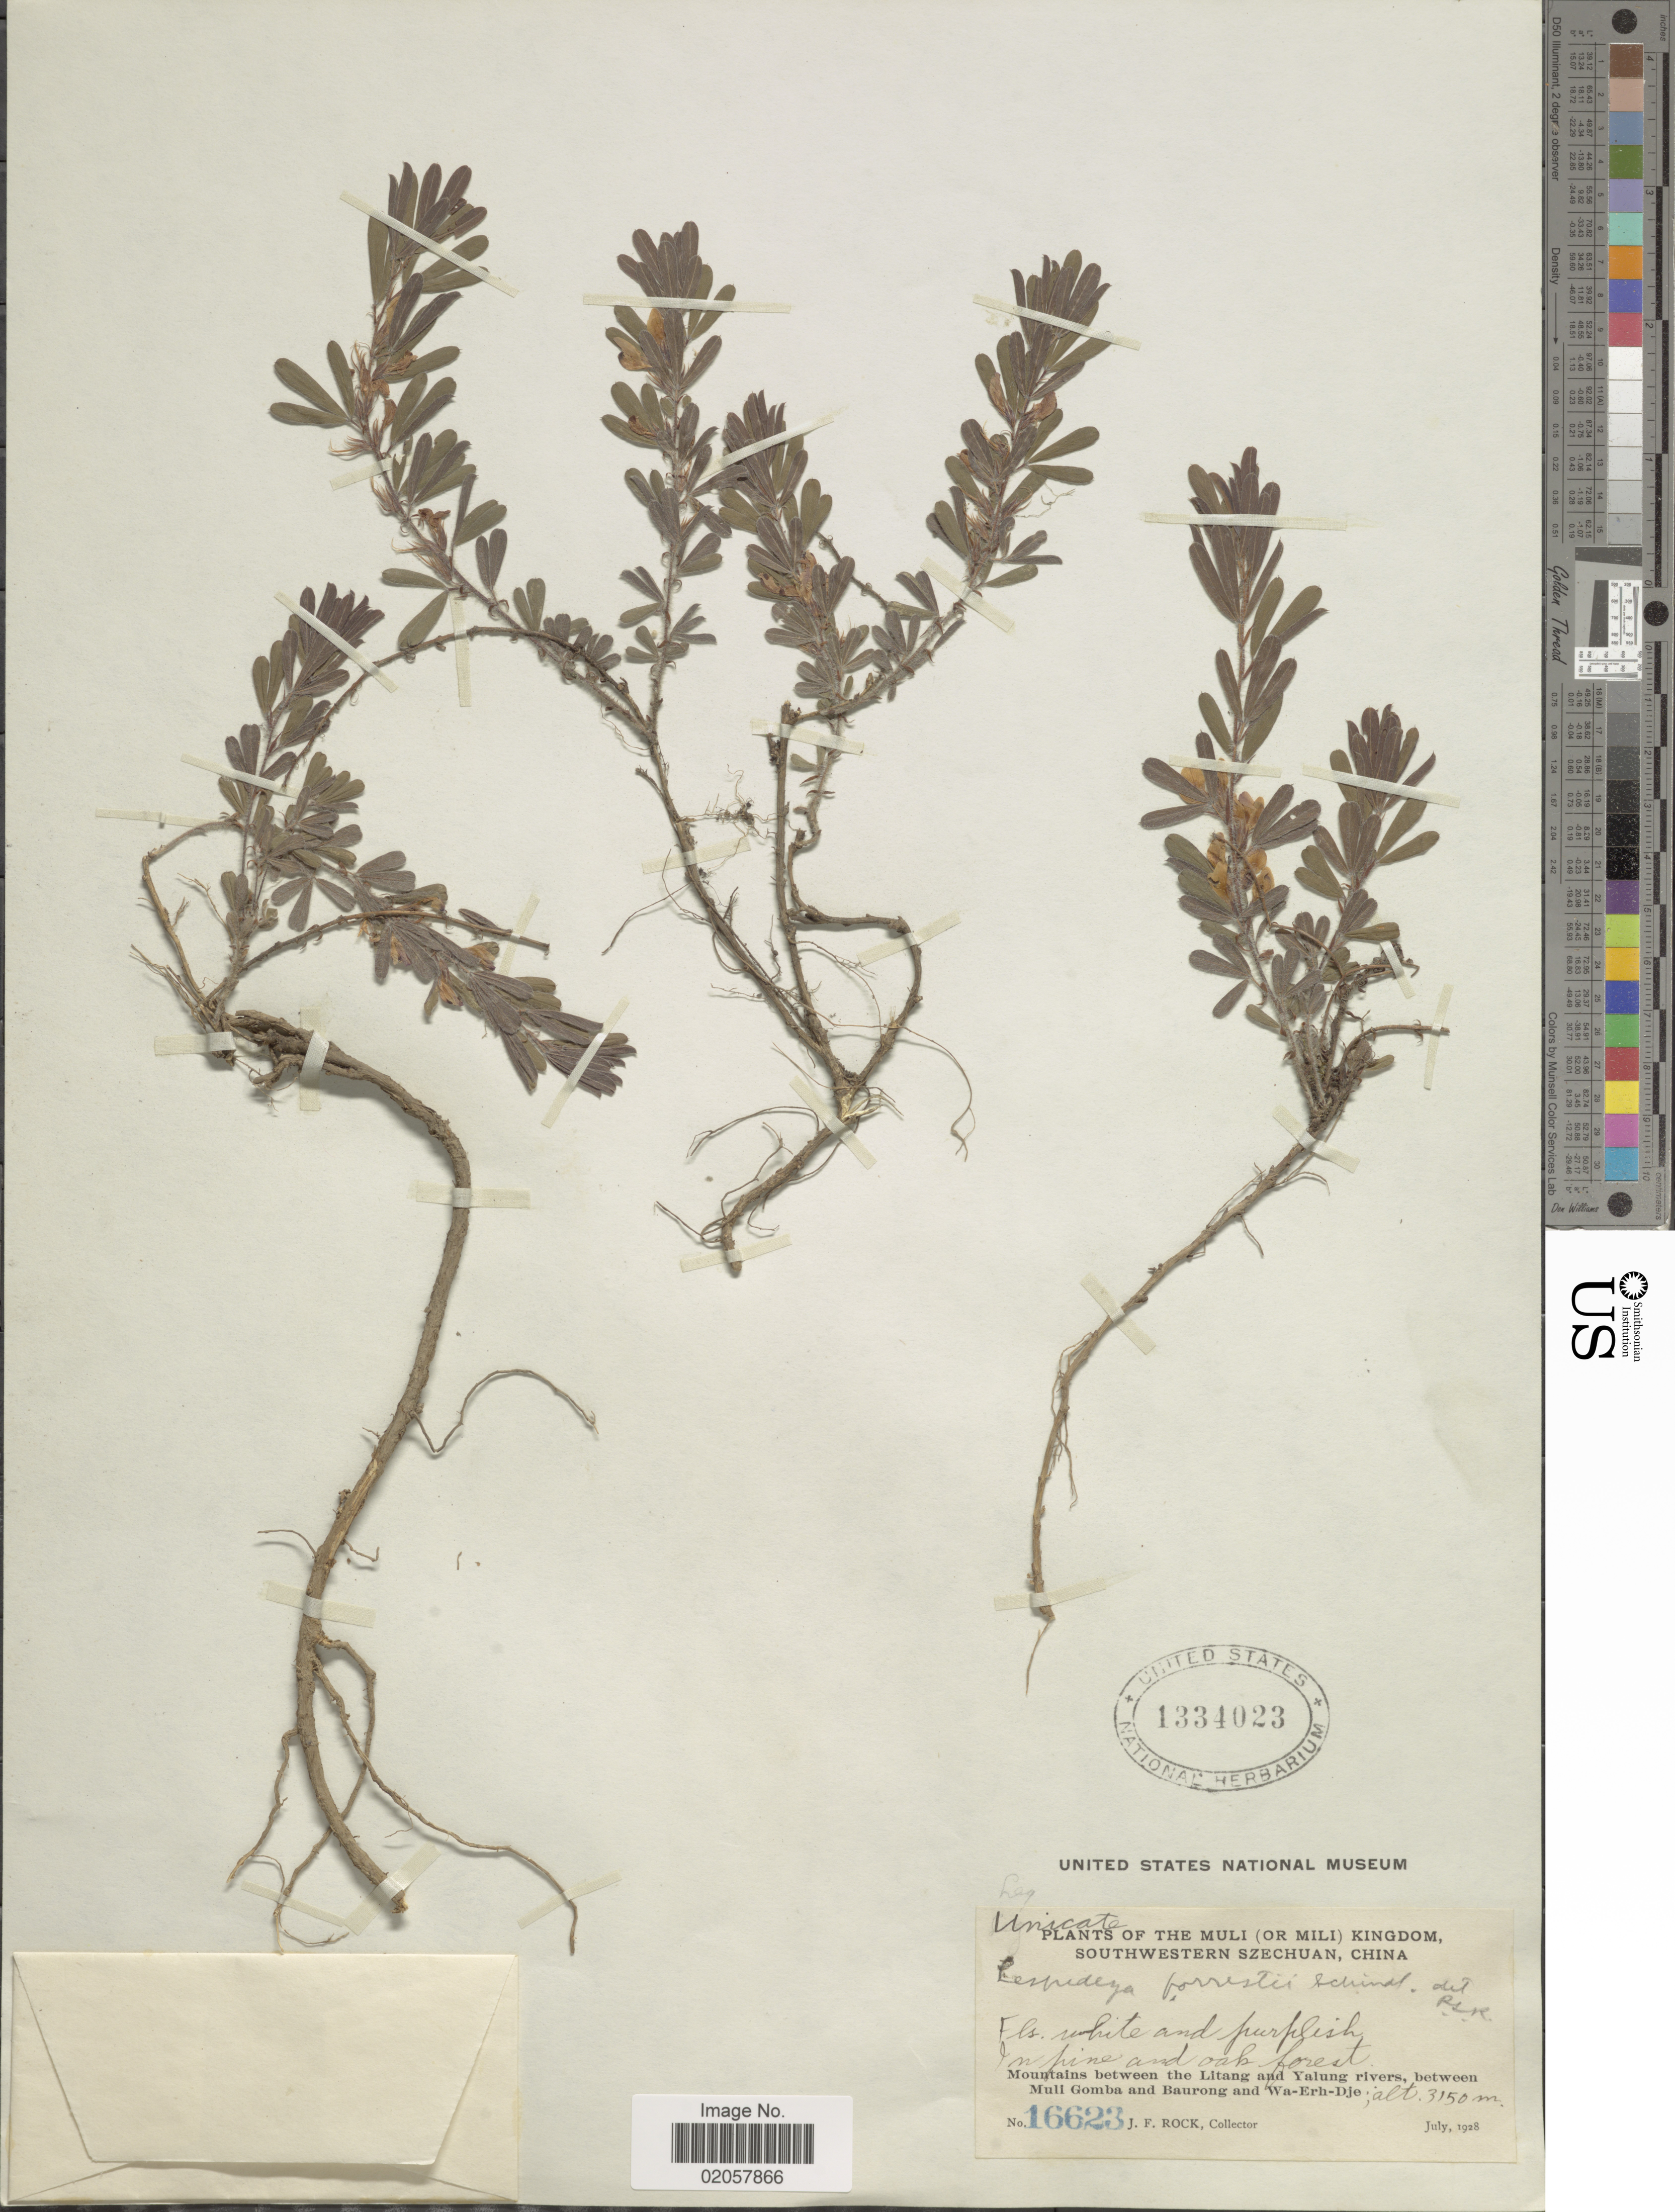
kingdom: Plantae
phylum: Tracheophyta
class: Magnoliopsida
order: Fabales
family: Fabaceae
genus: Lespedeza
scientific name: Lespedeza forrestii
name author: Schindl.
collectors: J. Rock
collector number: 16623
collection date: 1928-07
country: China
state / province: Sichuan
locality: The Muli (or Mili) Kingdom, Southwestern Szechuan, in pine and oak forest, mountains between the Litang and Yalung rivers, between Muli Gomba and Wa-Erh-Dje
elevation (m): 3150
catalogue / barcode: US 1334023